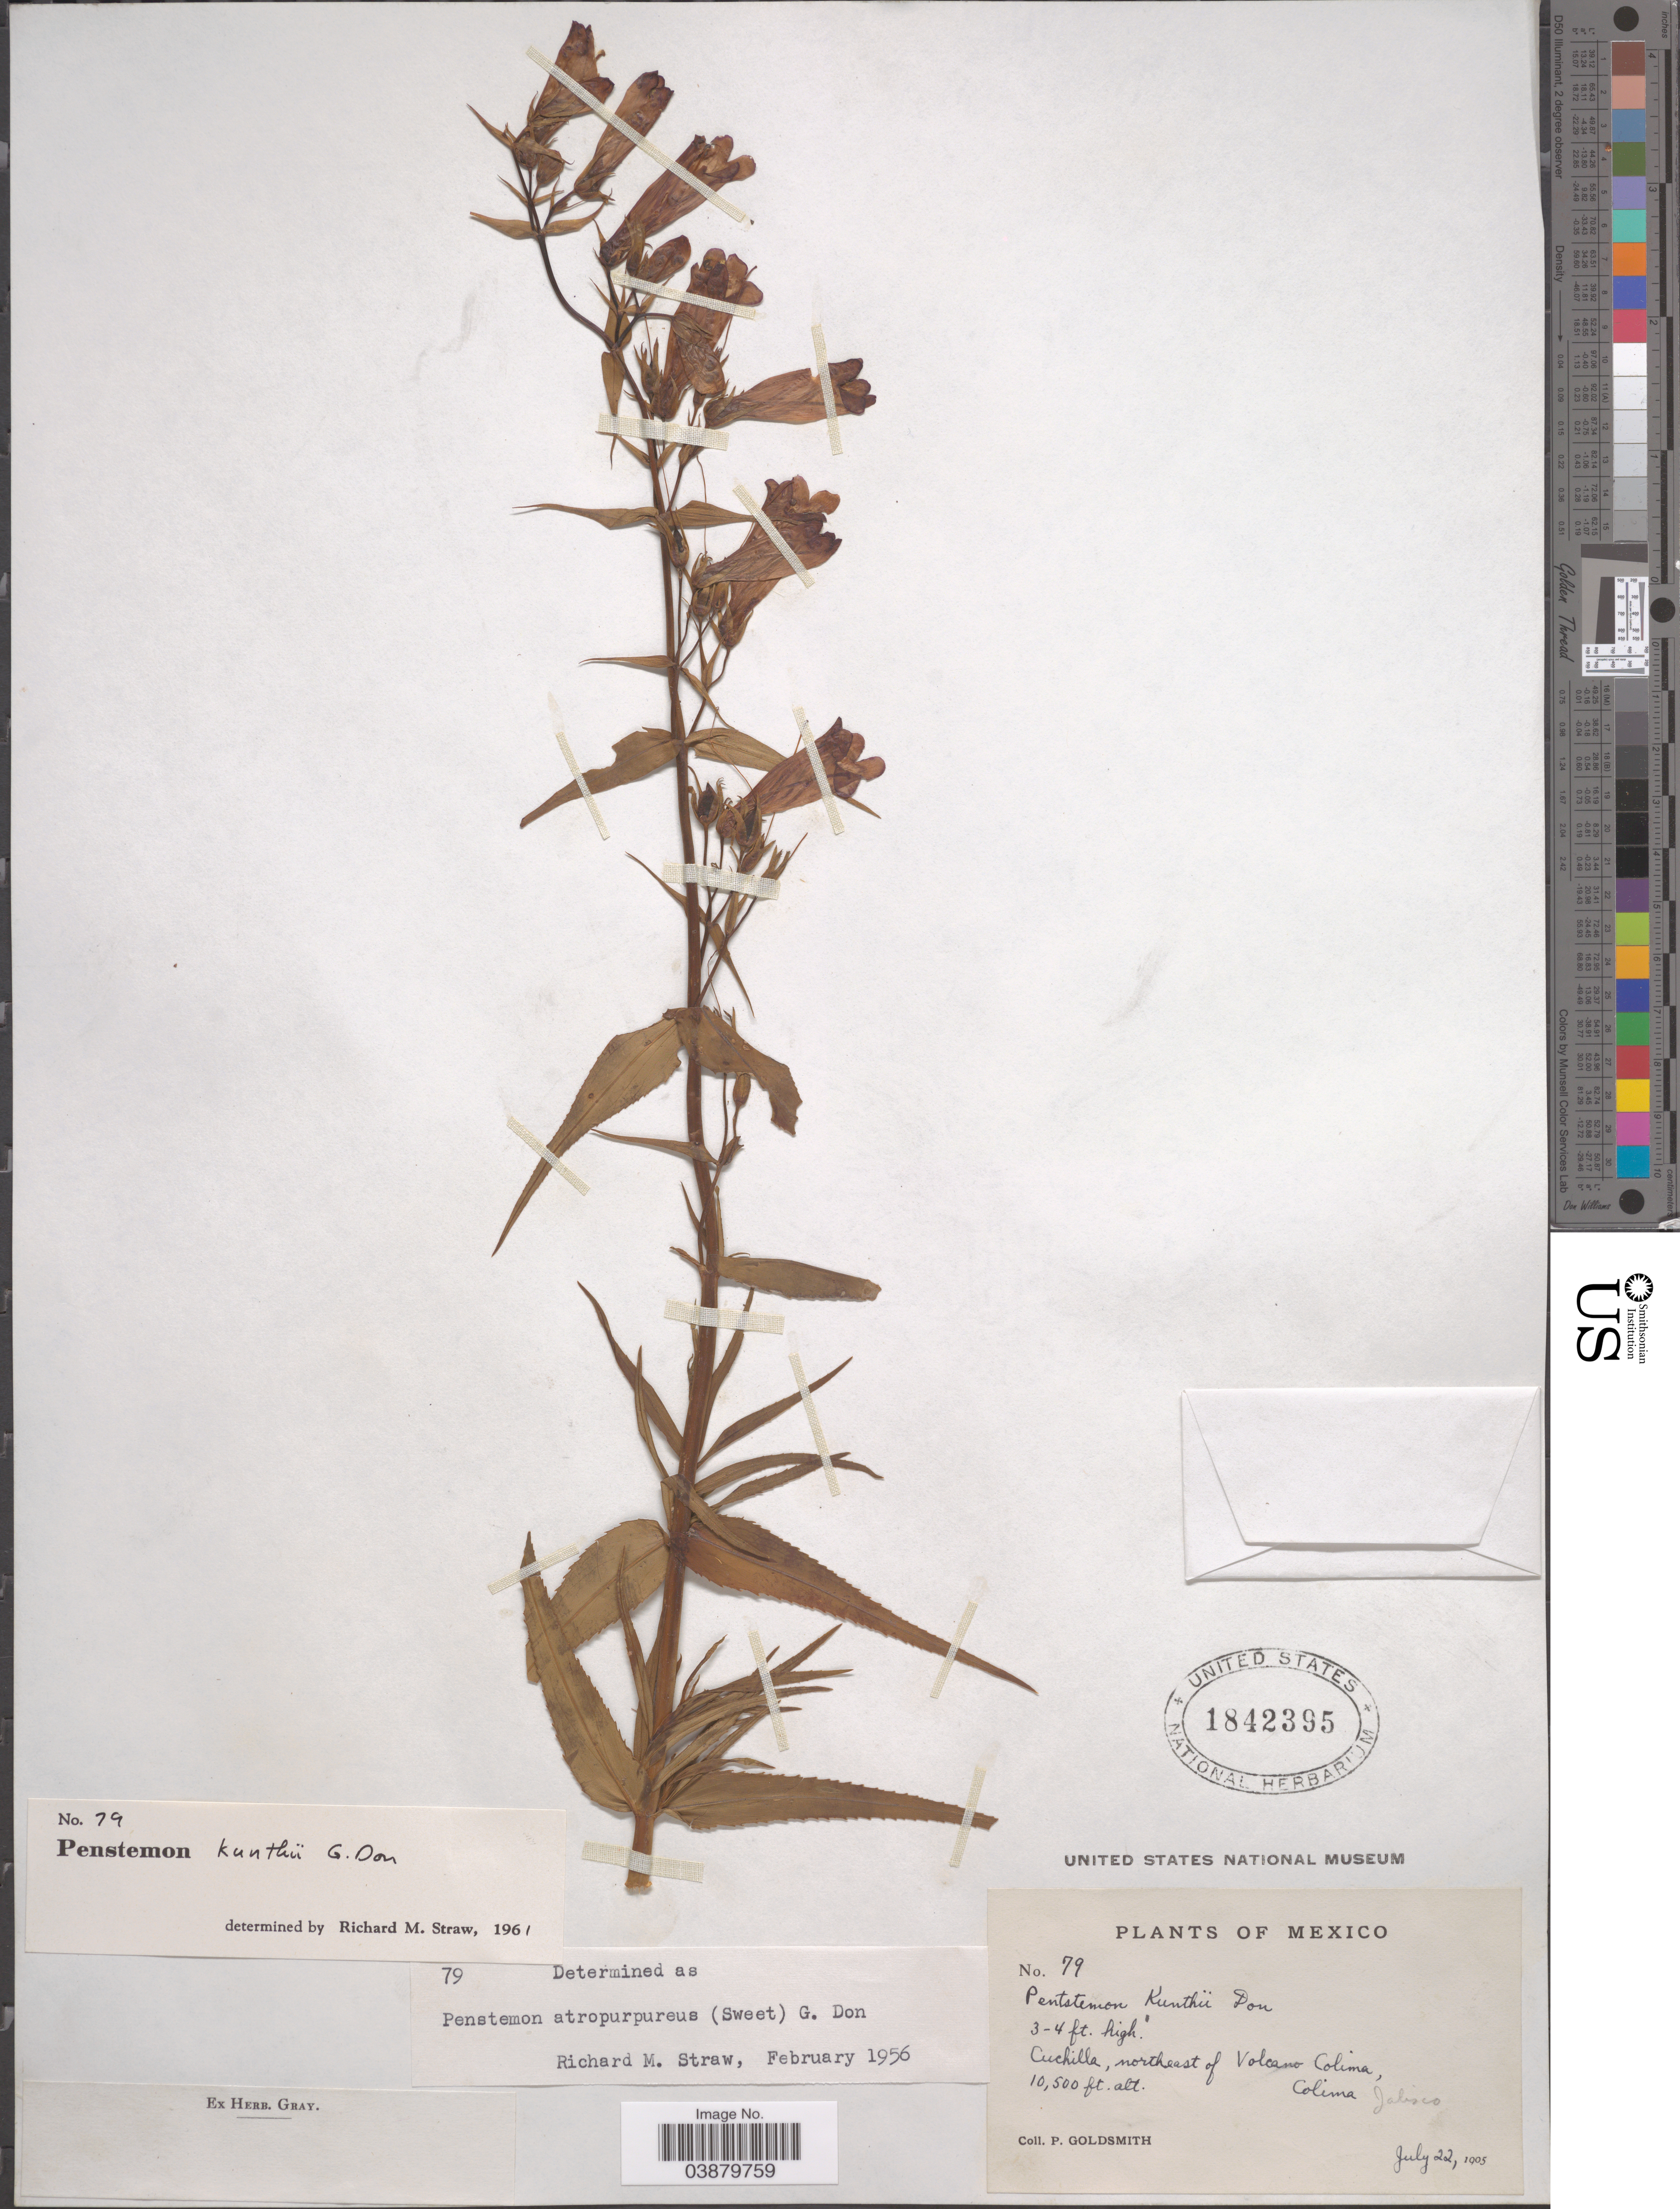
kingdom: Plantae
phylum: Tracheophyta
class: Magnoliopsida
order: Lamiales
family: Plantaginaceae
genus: Penstemon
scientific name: Penstemon kunthii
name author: G. Don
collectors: P. Goldsmith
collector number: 79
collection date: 1905-07-22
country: Mexico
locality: Cuchilla, northeast of Volcano Colima, Colima Jalisco.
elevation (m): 3200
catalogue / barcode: US 1842395